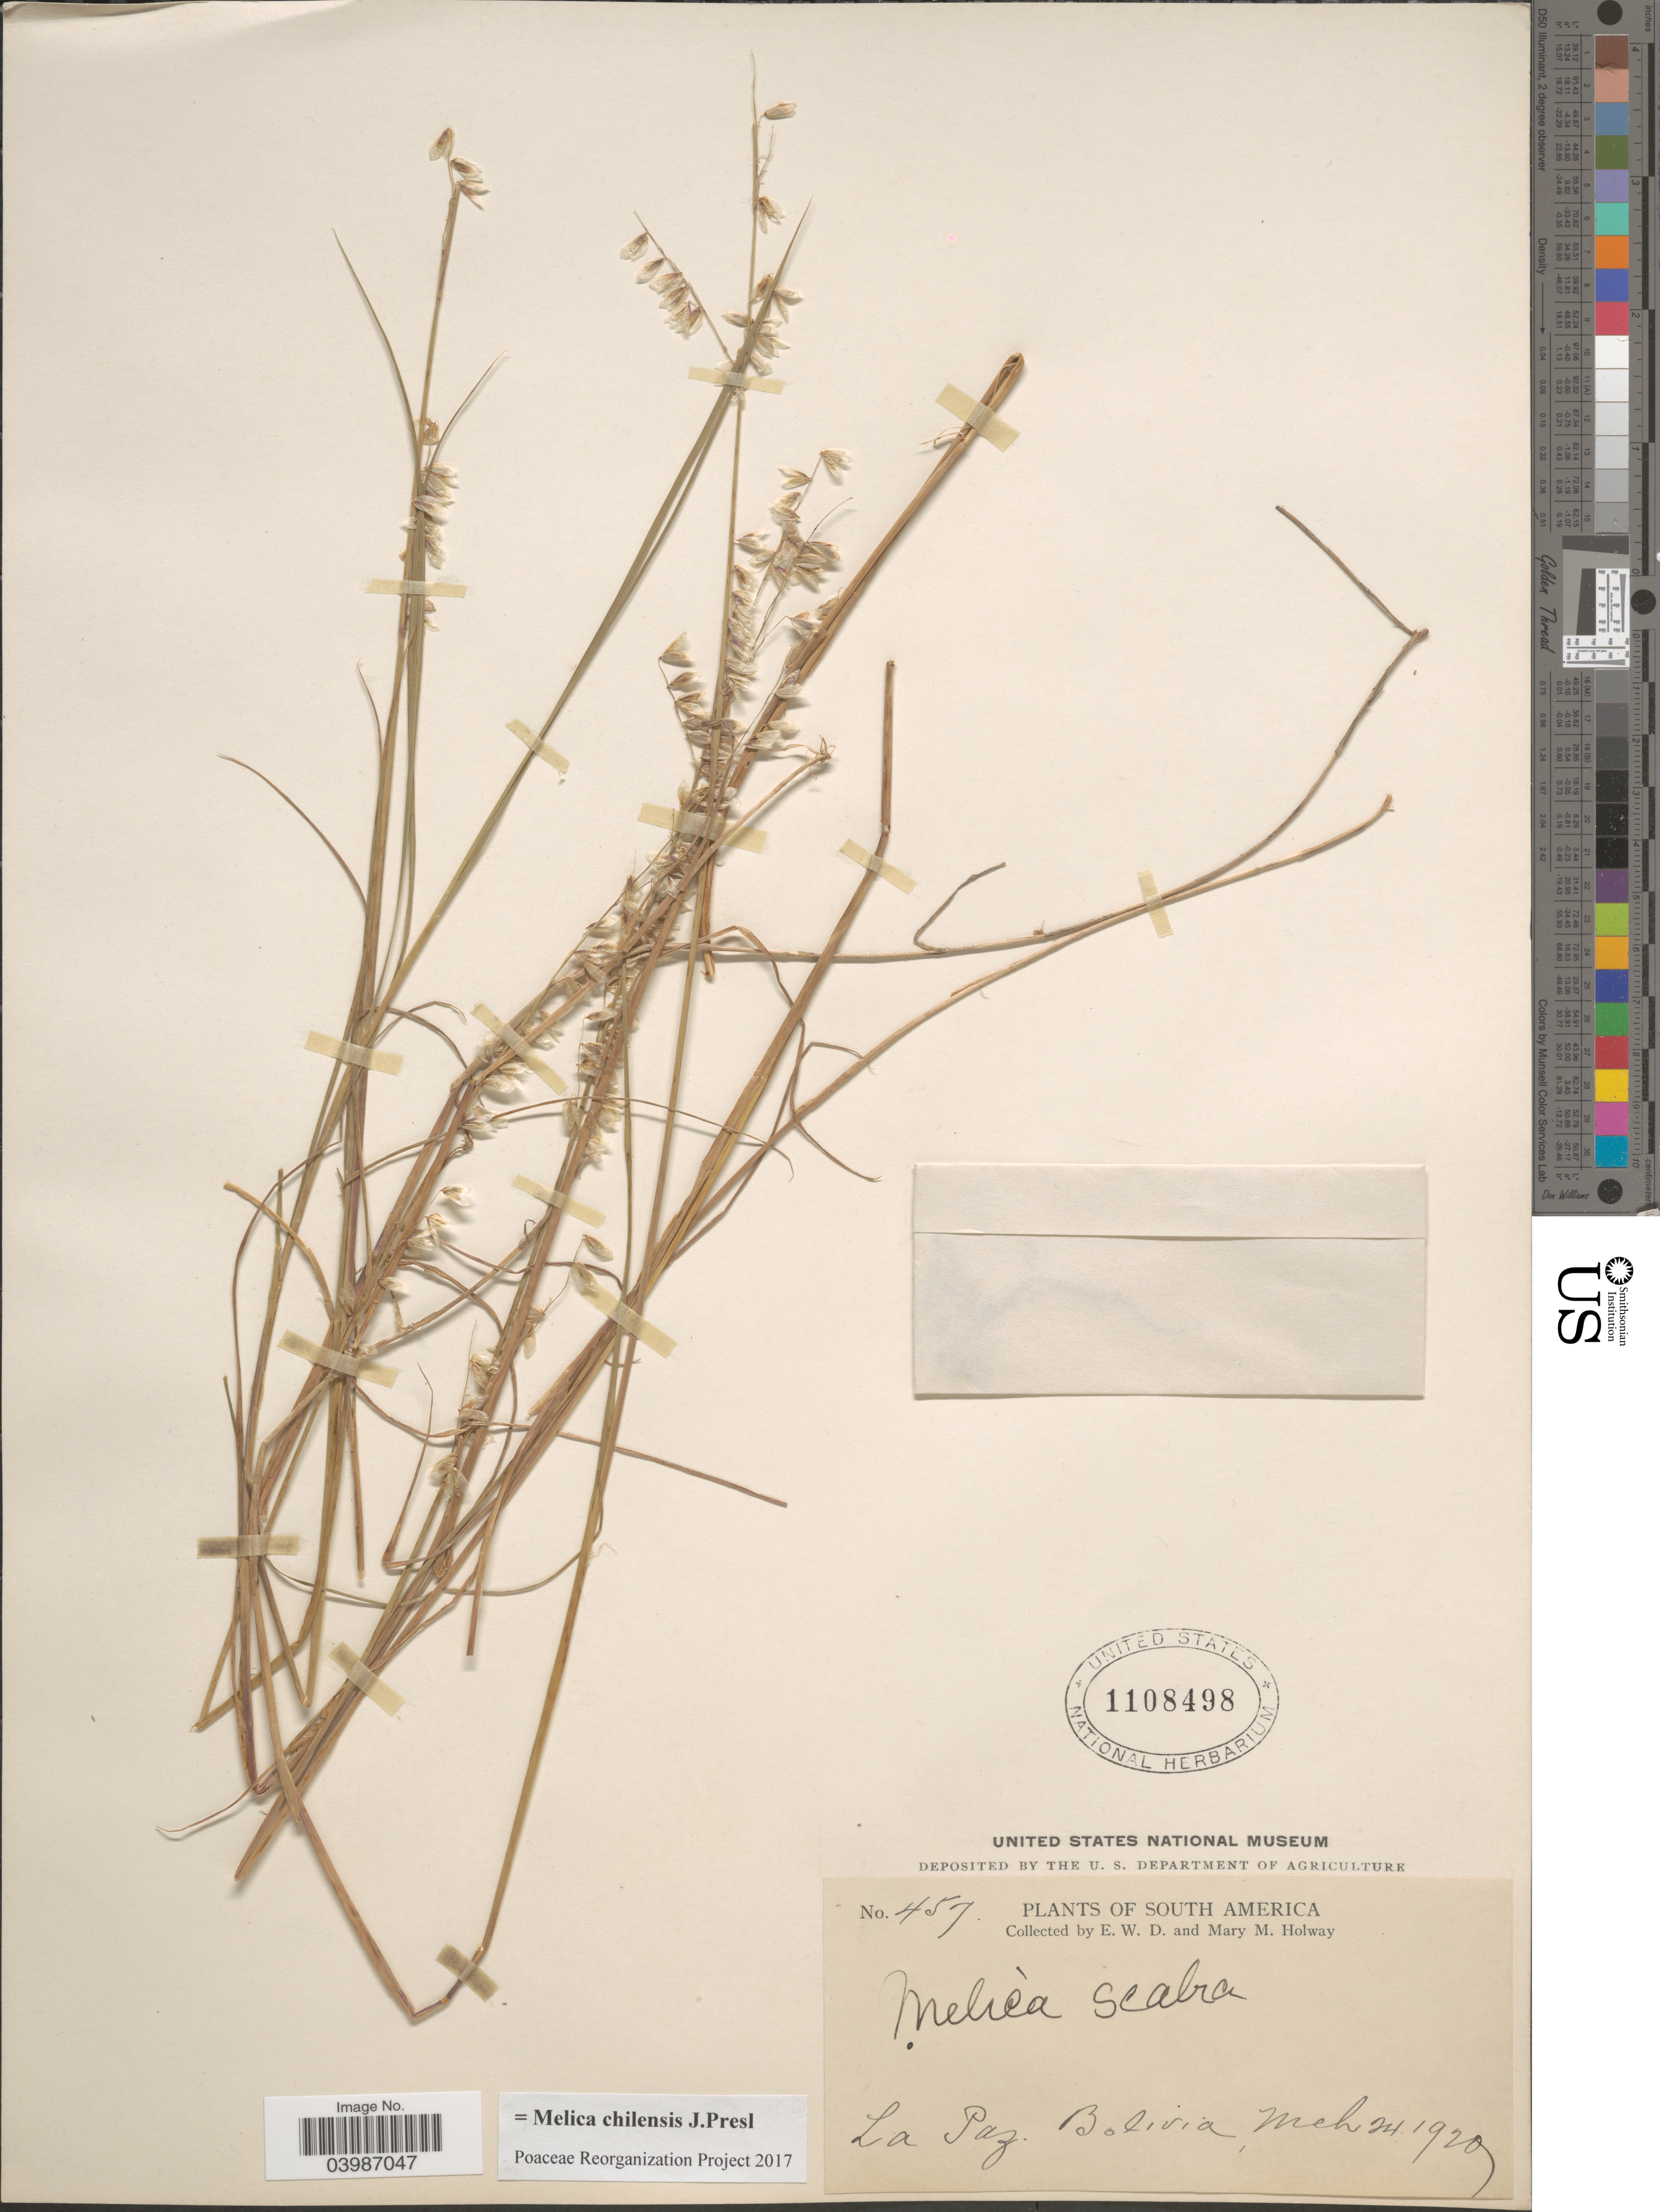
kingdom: Plantae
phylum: Tracheophyta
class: Liliopsida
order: Poales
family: Poaceae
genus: Melica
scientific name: Melica chilensis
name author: J. Presl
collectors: E. W. D. Holway & M. M. Holway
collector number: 457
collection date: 1929-03-24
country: Bolivia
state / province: La Paz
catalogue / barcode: US 1108498